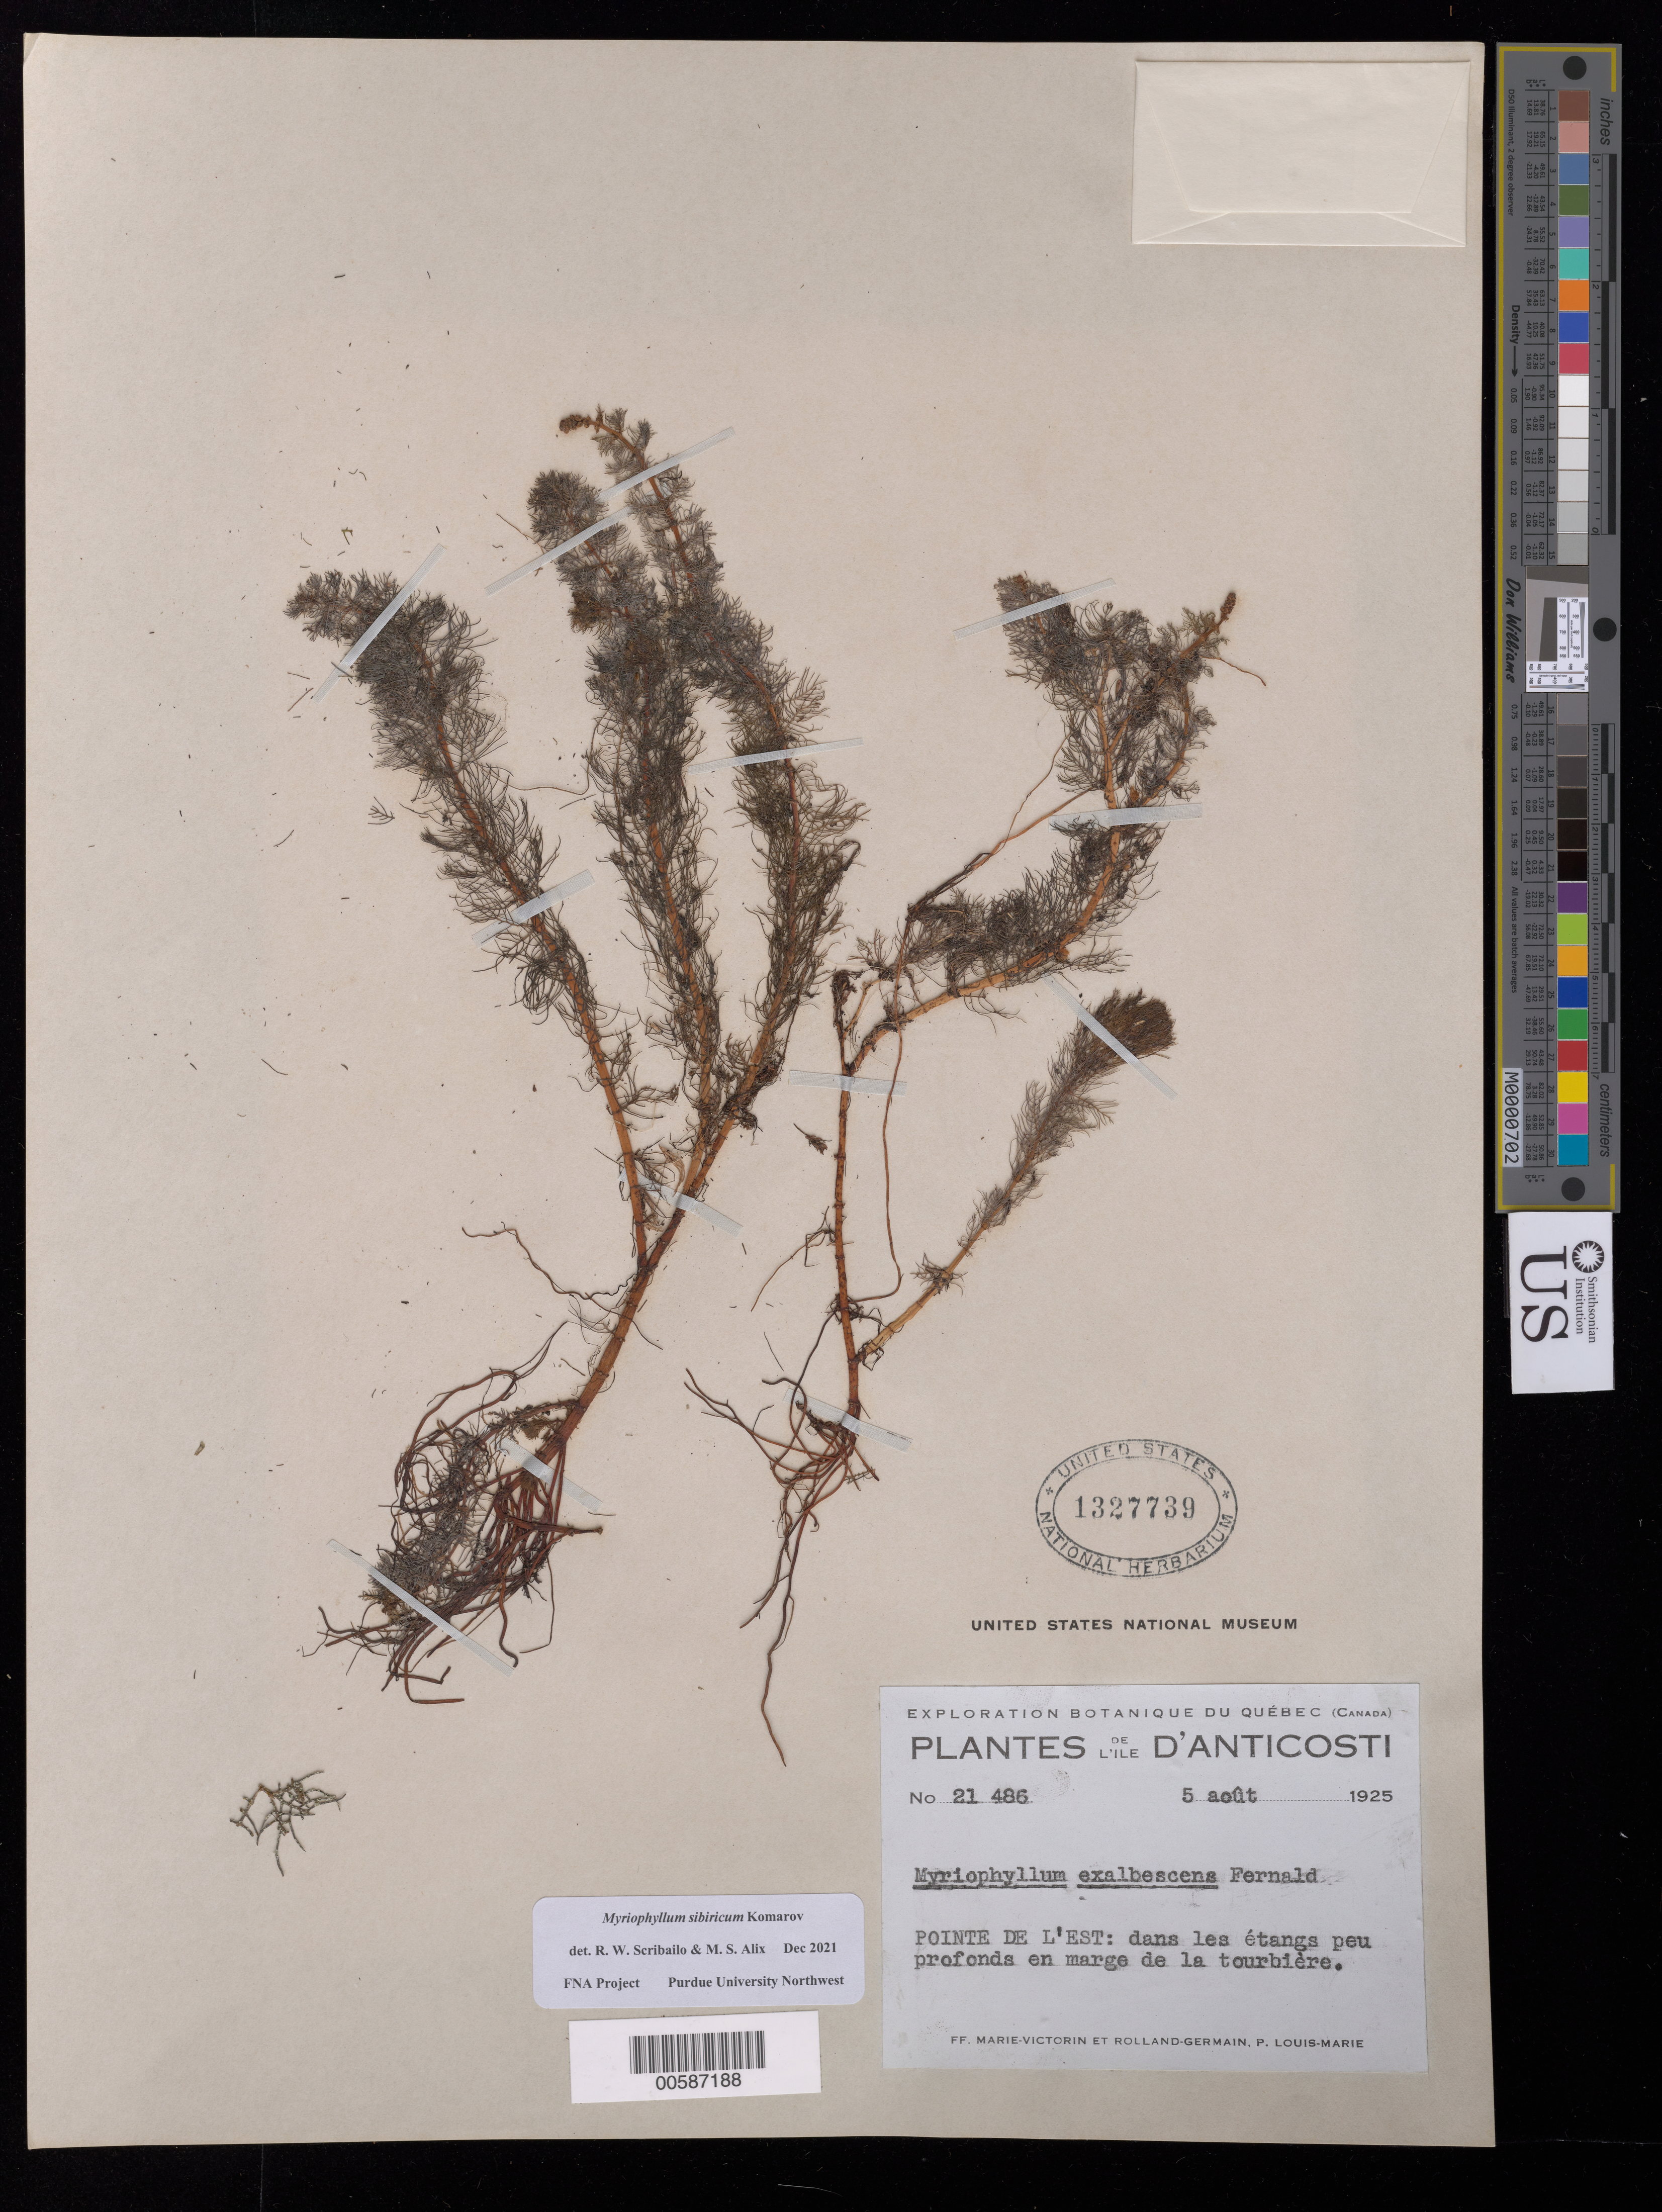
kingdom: Plantae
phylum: Tracheophyta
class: Magnoliopsida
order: Saxifragales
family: Haloragaceae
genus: Myriophyllum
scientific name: Myriophyllum sibiricum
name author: Kom.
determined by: Scribailo, R. W.; Alix, M. S.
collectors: Fr. Marie-Victorin, Rolland-Germain & L.-M. LaLonde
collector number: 21486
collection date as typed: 05 Aug 1925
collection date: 1925-08-05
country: Canada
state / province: Quebec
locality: Pointe de L'est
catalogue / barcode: US 1327739